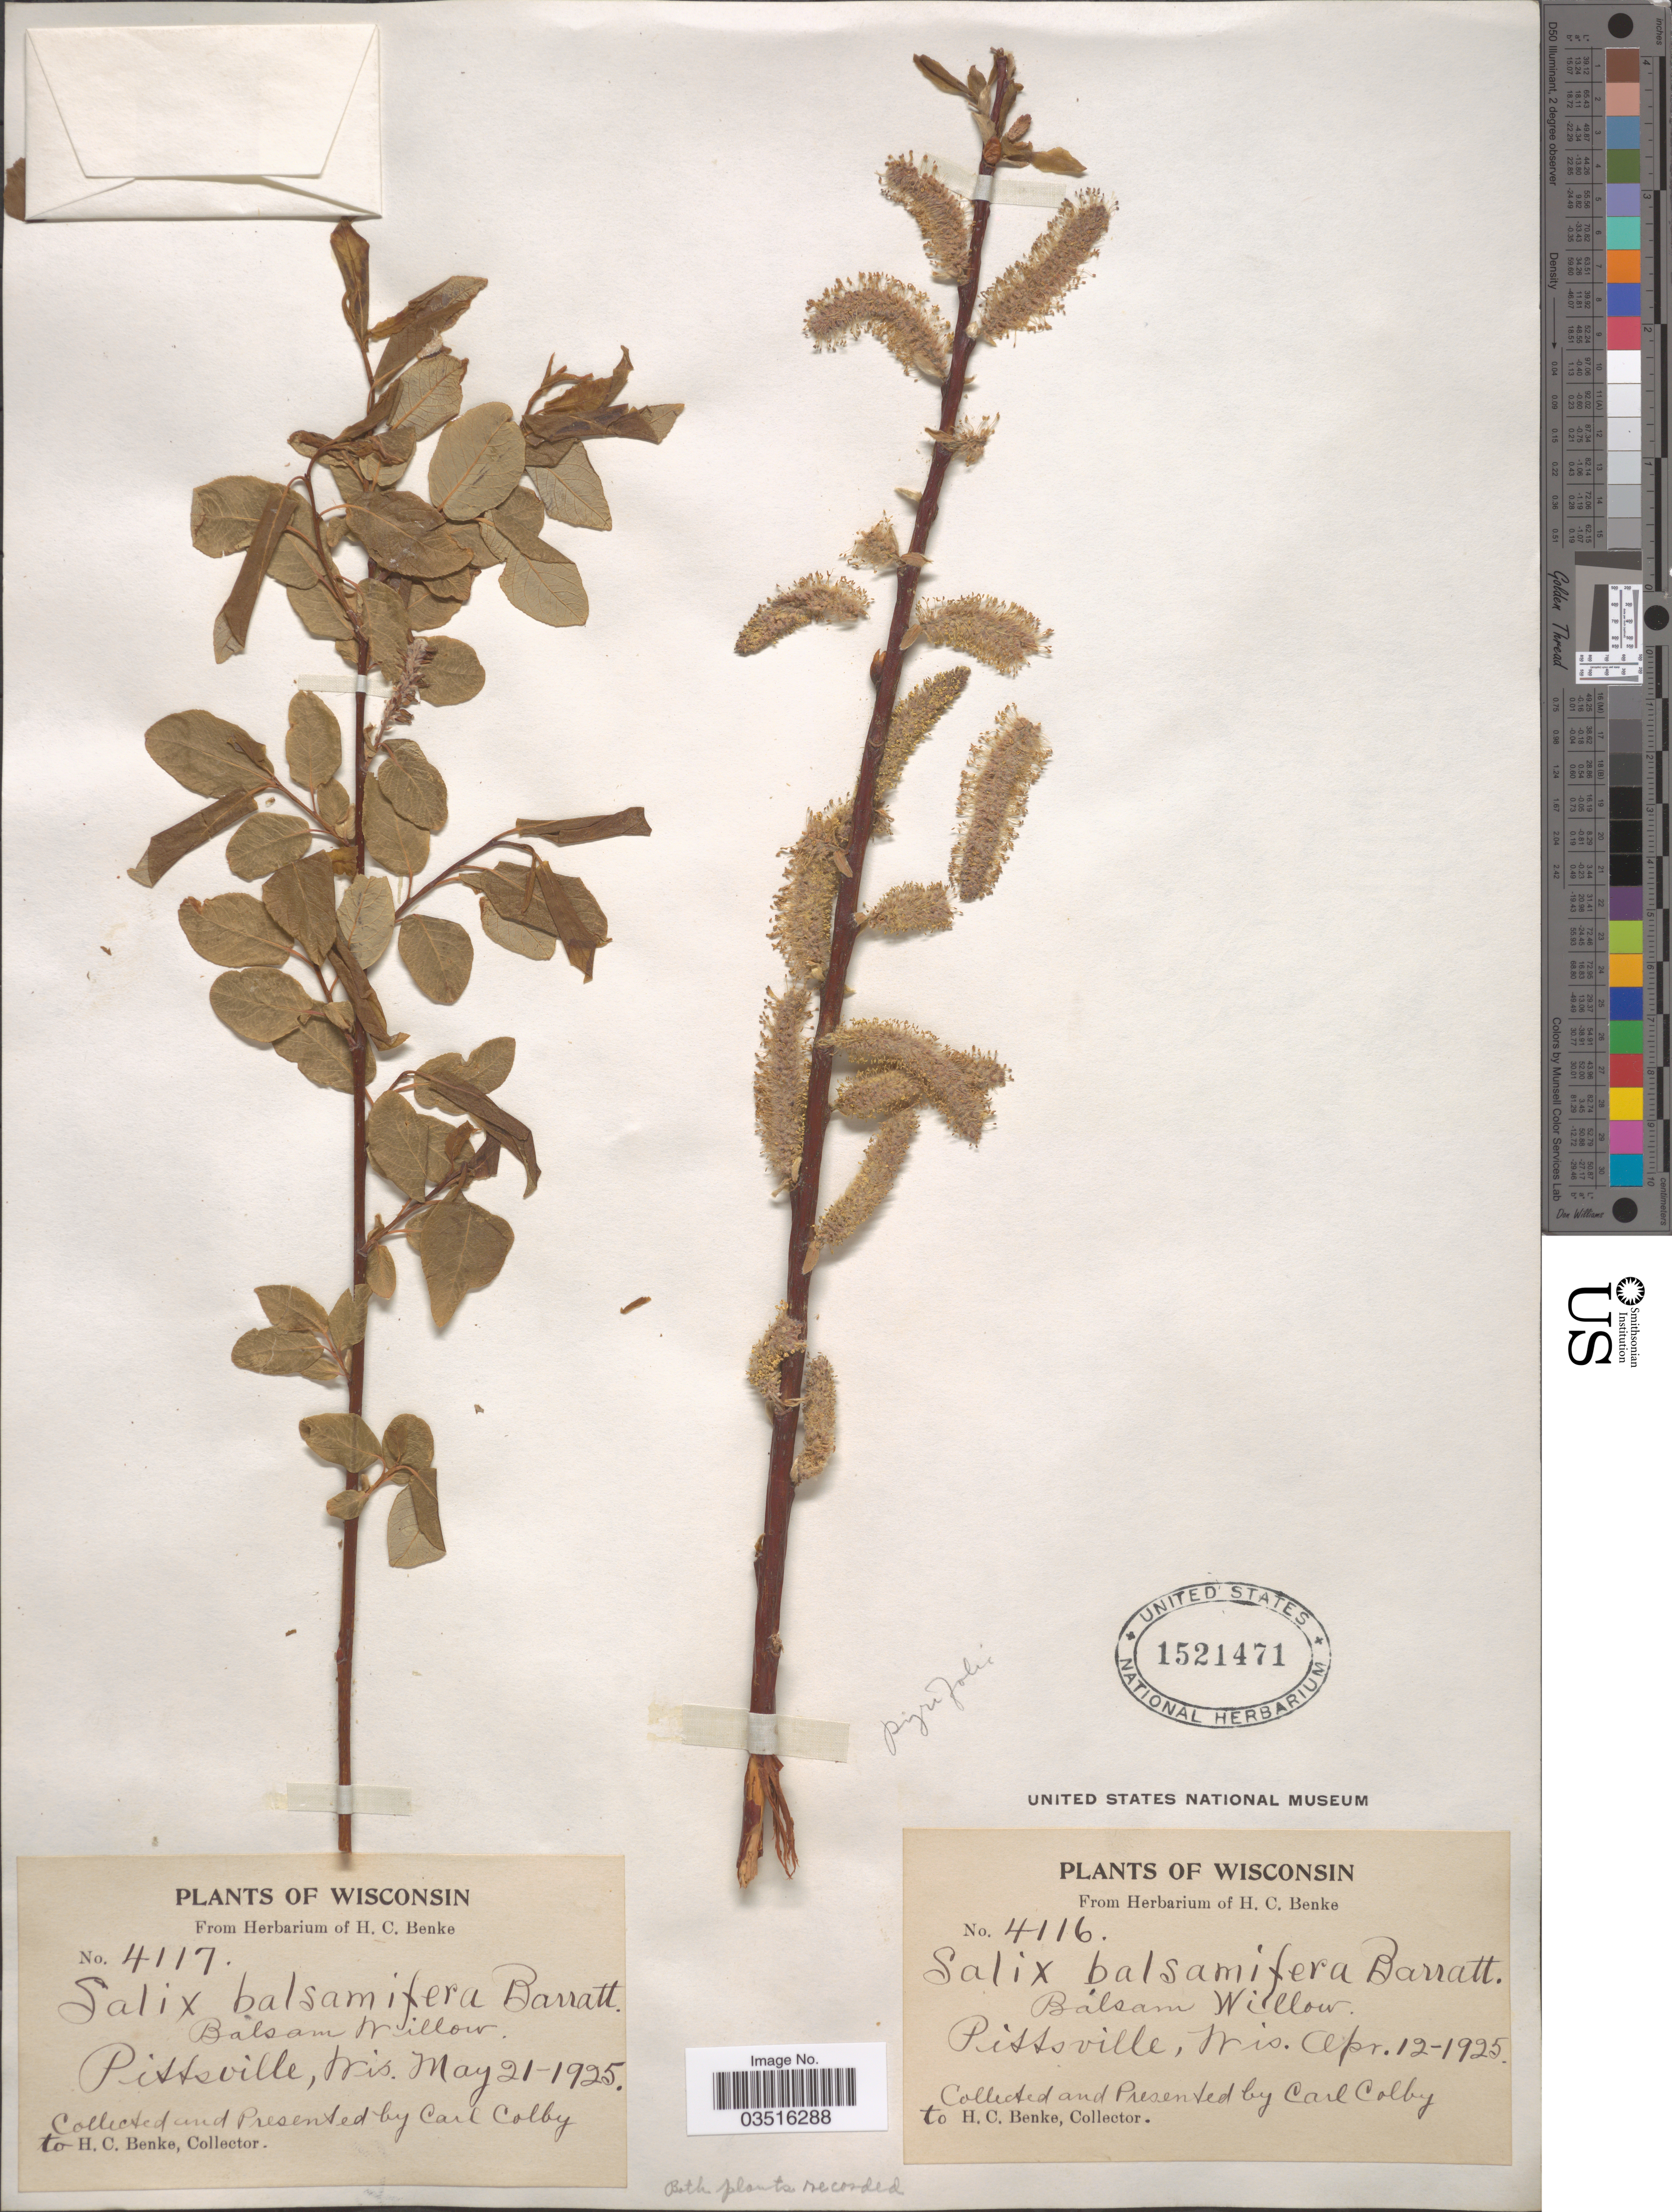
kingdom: Plantae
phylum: Tracheophyta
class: Magnoliopsida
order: Malpighiales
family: Salicaceae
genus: Salix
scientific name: Salix pyrifolia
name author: Ledeb.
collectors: C. Colby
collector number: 4117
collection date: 1925-05-21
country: United States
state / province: Wisconsin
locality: Pittsville.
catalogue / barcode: US 1521471